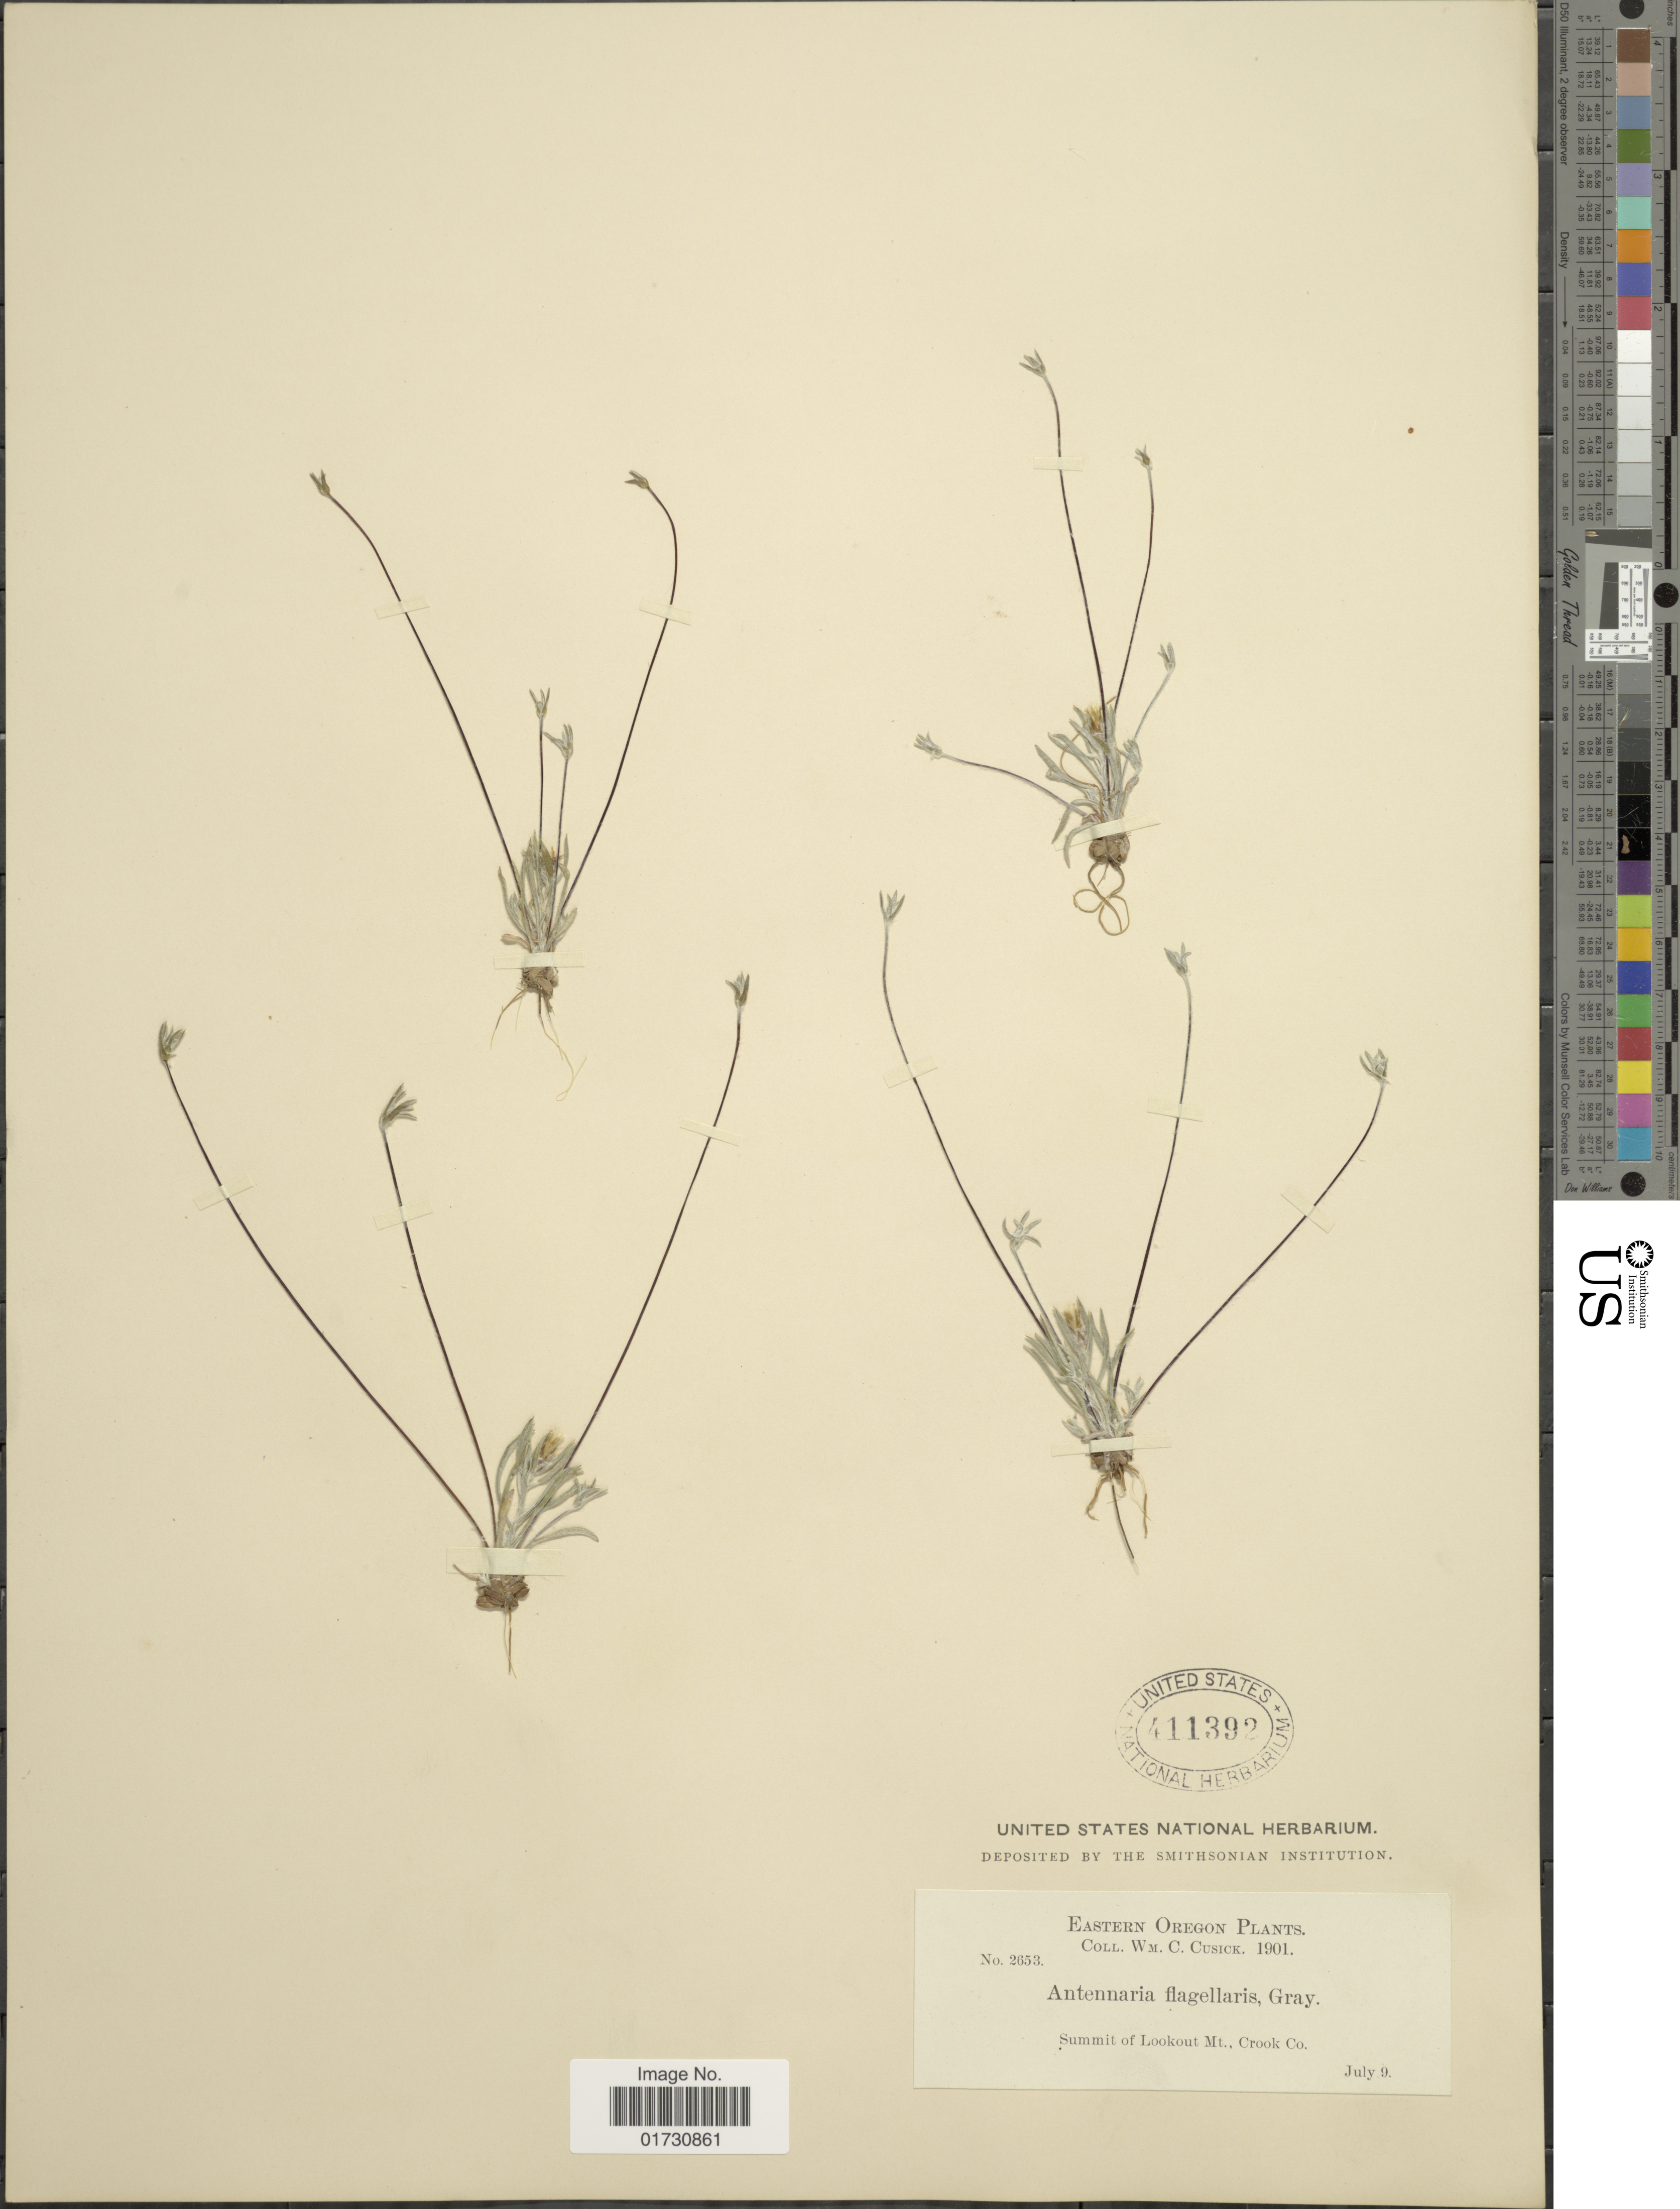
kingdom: Plantae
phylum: Tracheophyta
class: Magnoliopsida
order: Asterales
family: Asteraceae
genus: Antennaria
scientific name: Antennaria flagellaris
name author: A. Gray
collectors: W. C. Cusick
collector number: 2653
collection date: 1901-07-09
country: United States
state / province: Oregon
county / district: Crook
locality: Eastern Oregon, Summit of Lookout Mt., Crook Co.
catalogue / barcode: US 411392